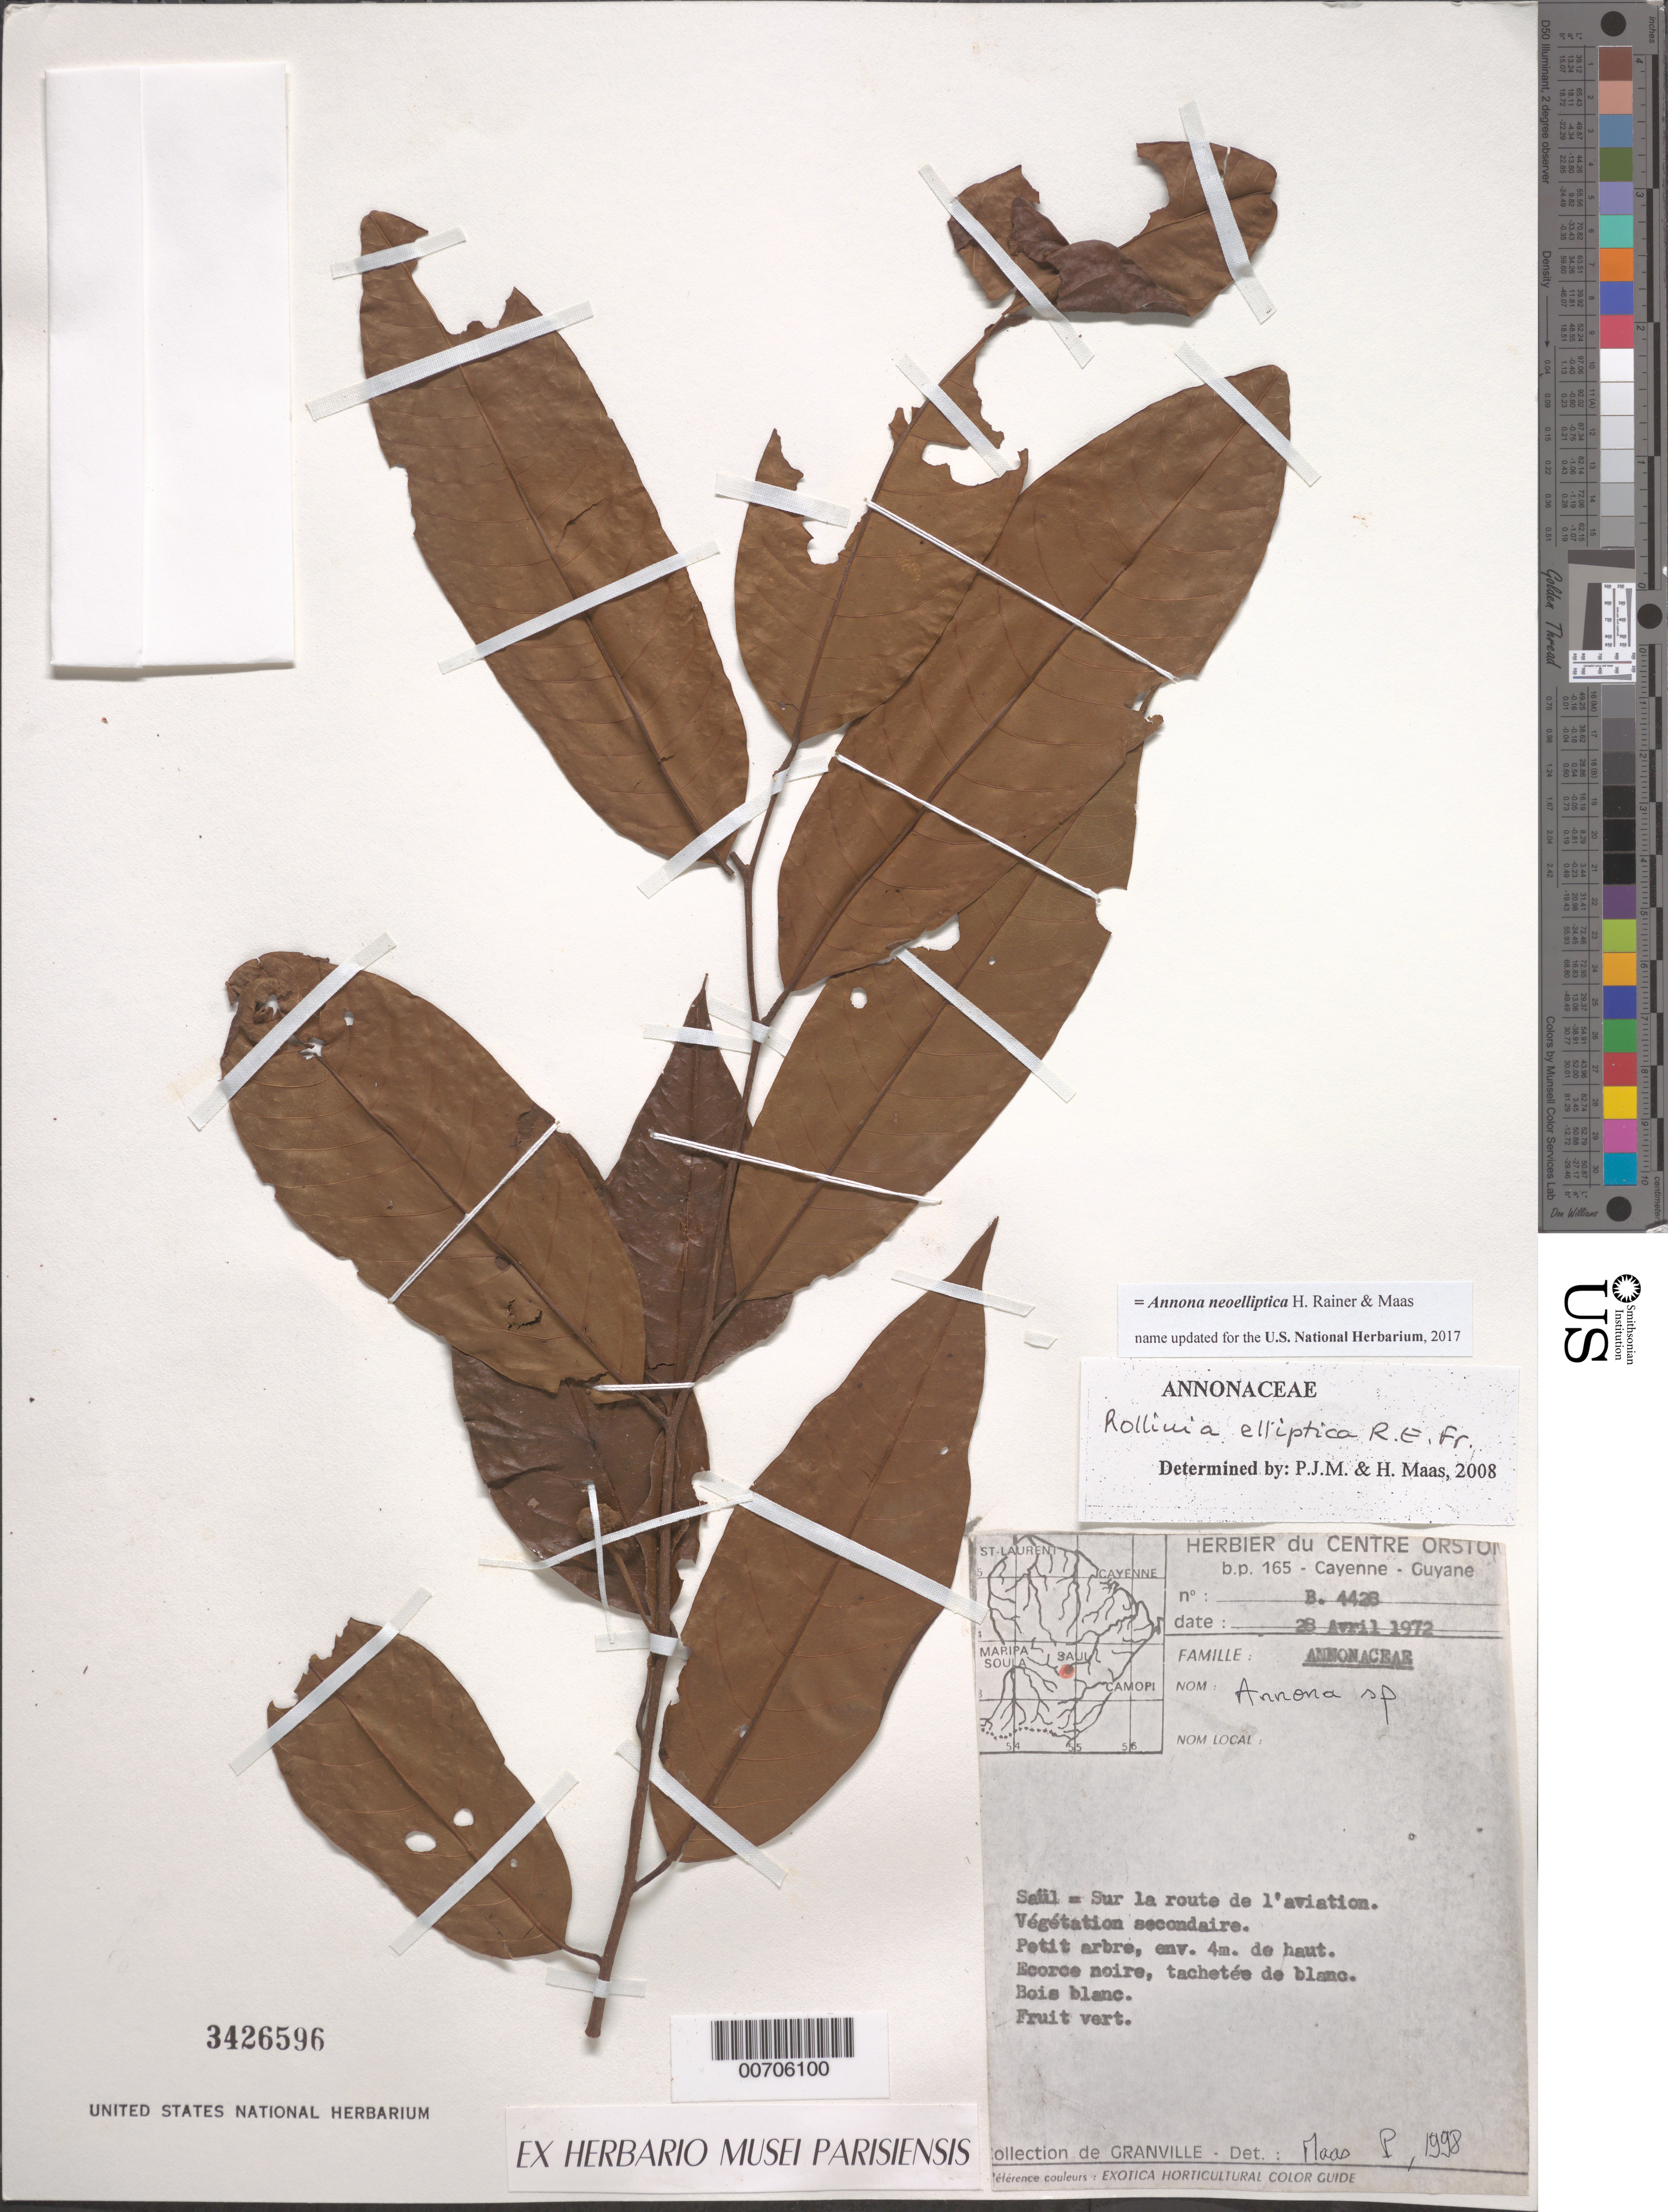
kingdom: Plantae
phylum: Tracheophyta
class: Magnoliopsida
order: Magnoliales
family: Annonaceae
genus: Annona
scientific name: Annona neoelliptica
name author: H. Rainer & Maas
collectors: J.-J. de Granville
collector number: B 4428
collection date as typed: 28-Apr-72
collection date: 1972-04-28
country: French Guiana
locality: Saül, sur la route de l'aviation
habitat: Secondary vegetation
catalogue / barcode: US 3426596